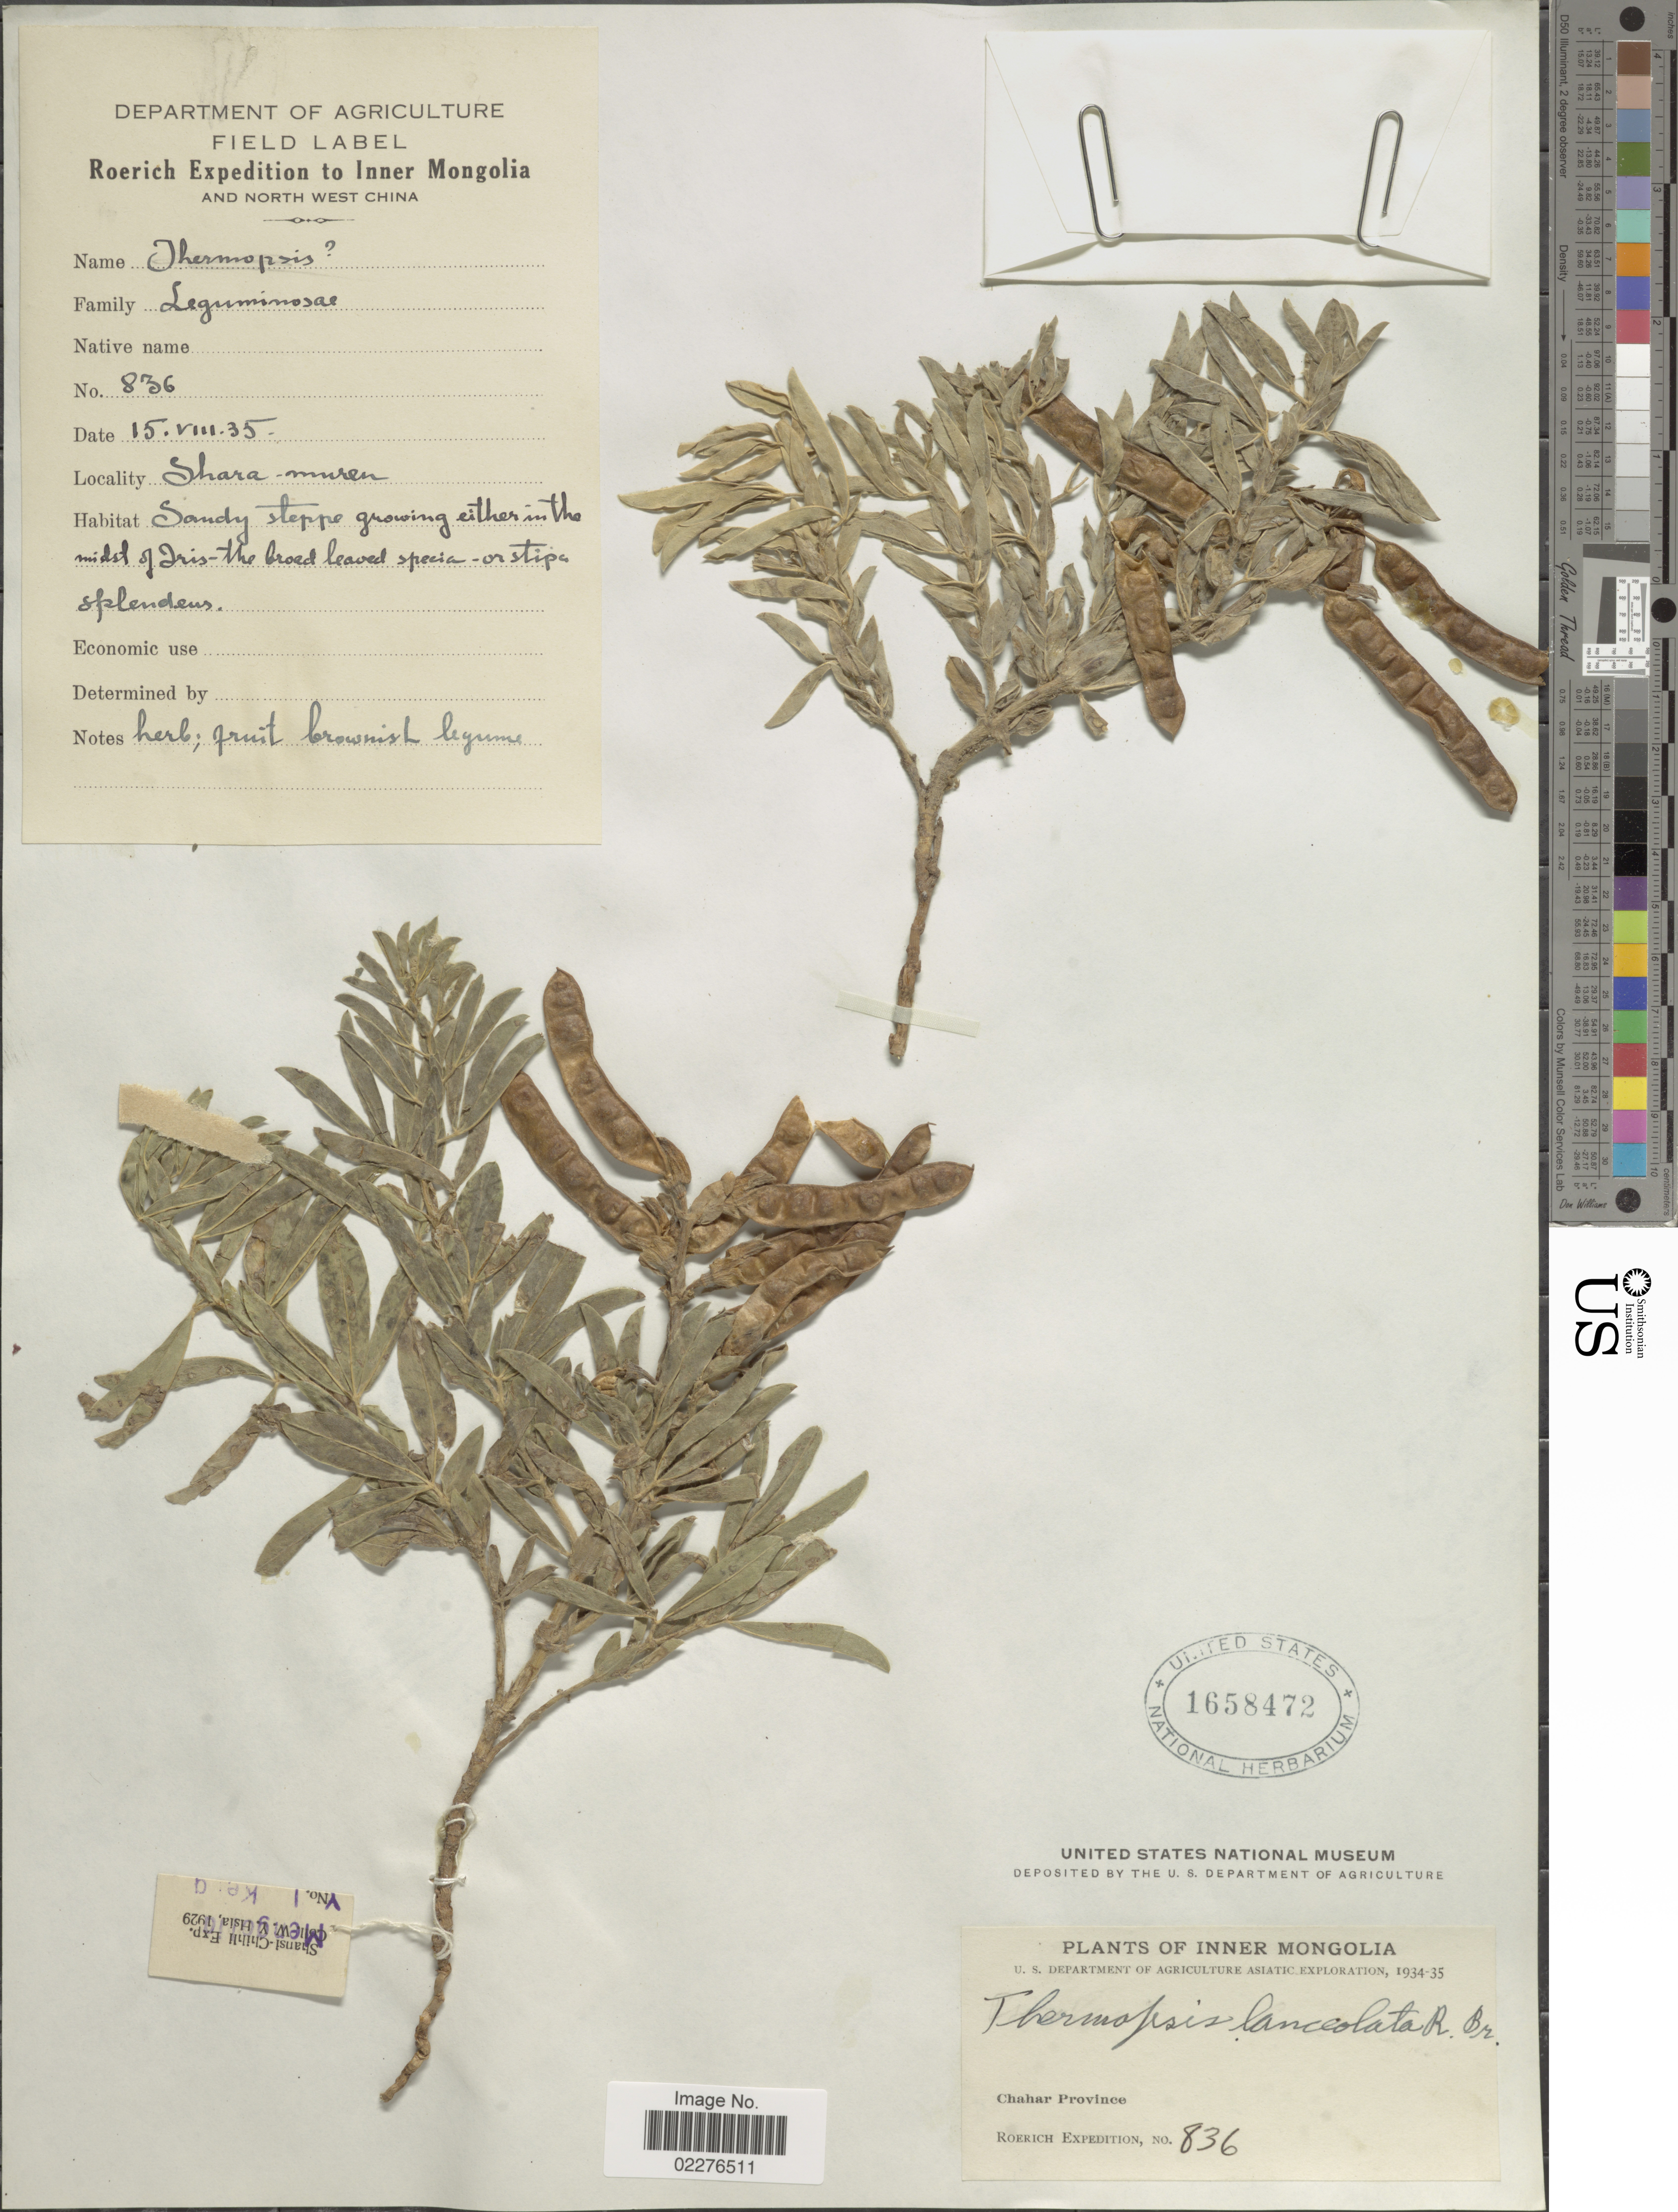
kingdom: Plantae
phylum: Tracheophyta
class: Magnoliopsida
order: Fabales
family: Fabaceae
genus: Thermopsis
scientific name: Thermopsis lanceolata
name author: R. Br.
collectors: Roerich Expedition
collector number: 836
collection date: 1935-08-15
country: China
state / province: Nei Monggol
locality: Inner Mongolia and North West China, Chahar province, Shara-muren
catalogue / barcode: US 1658472